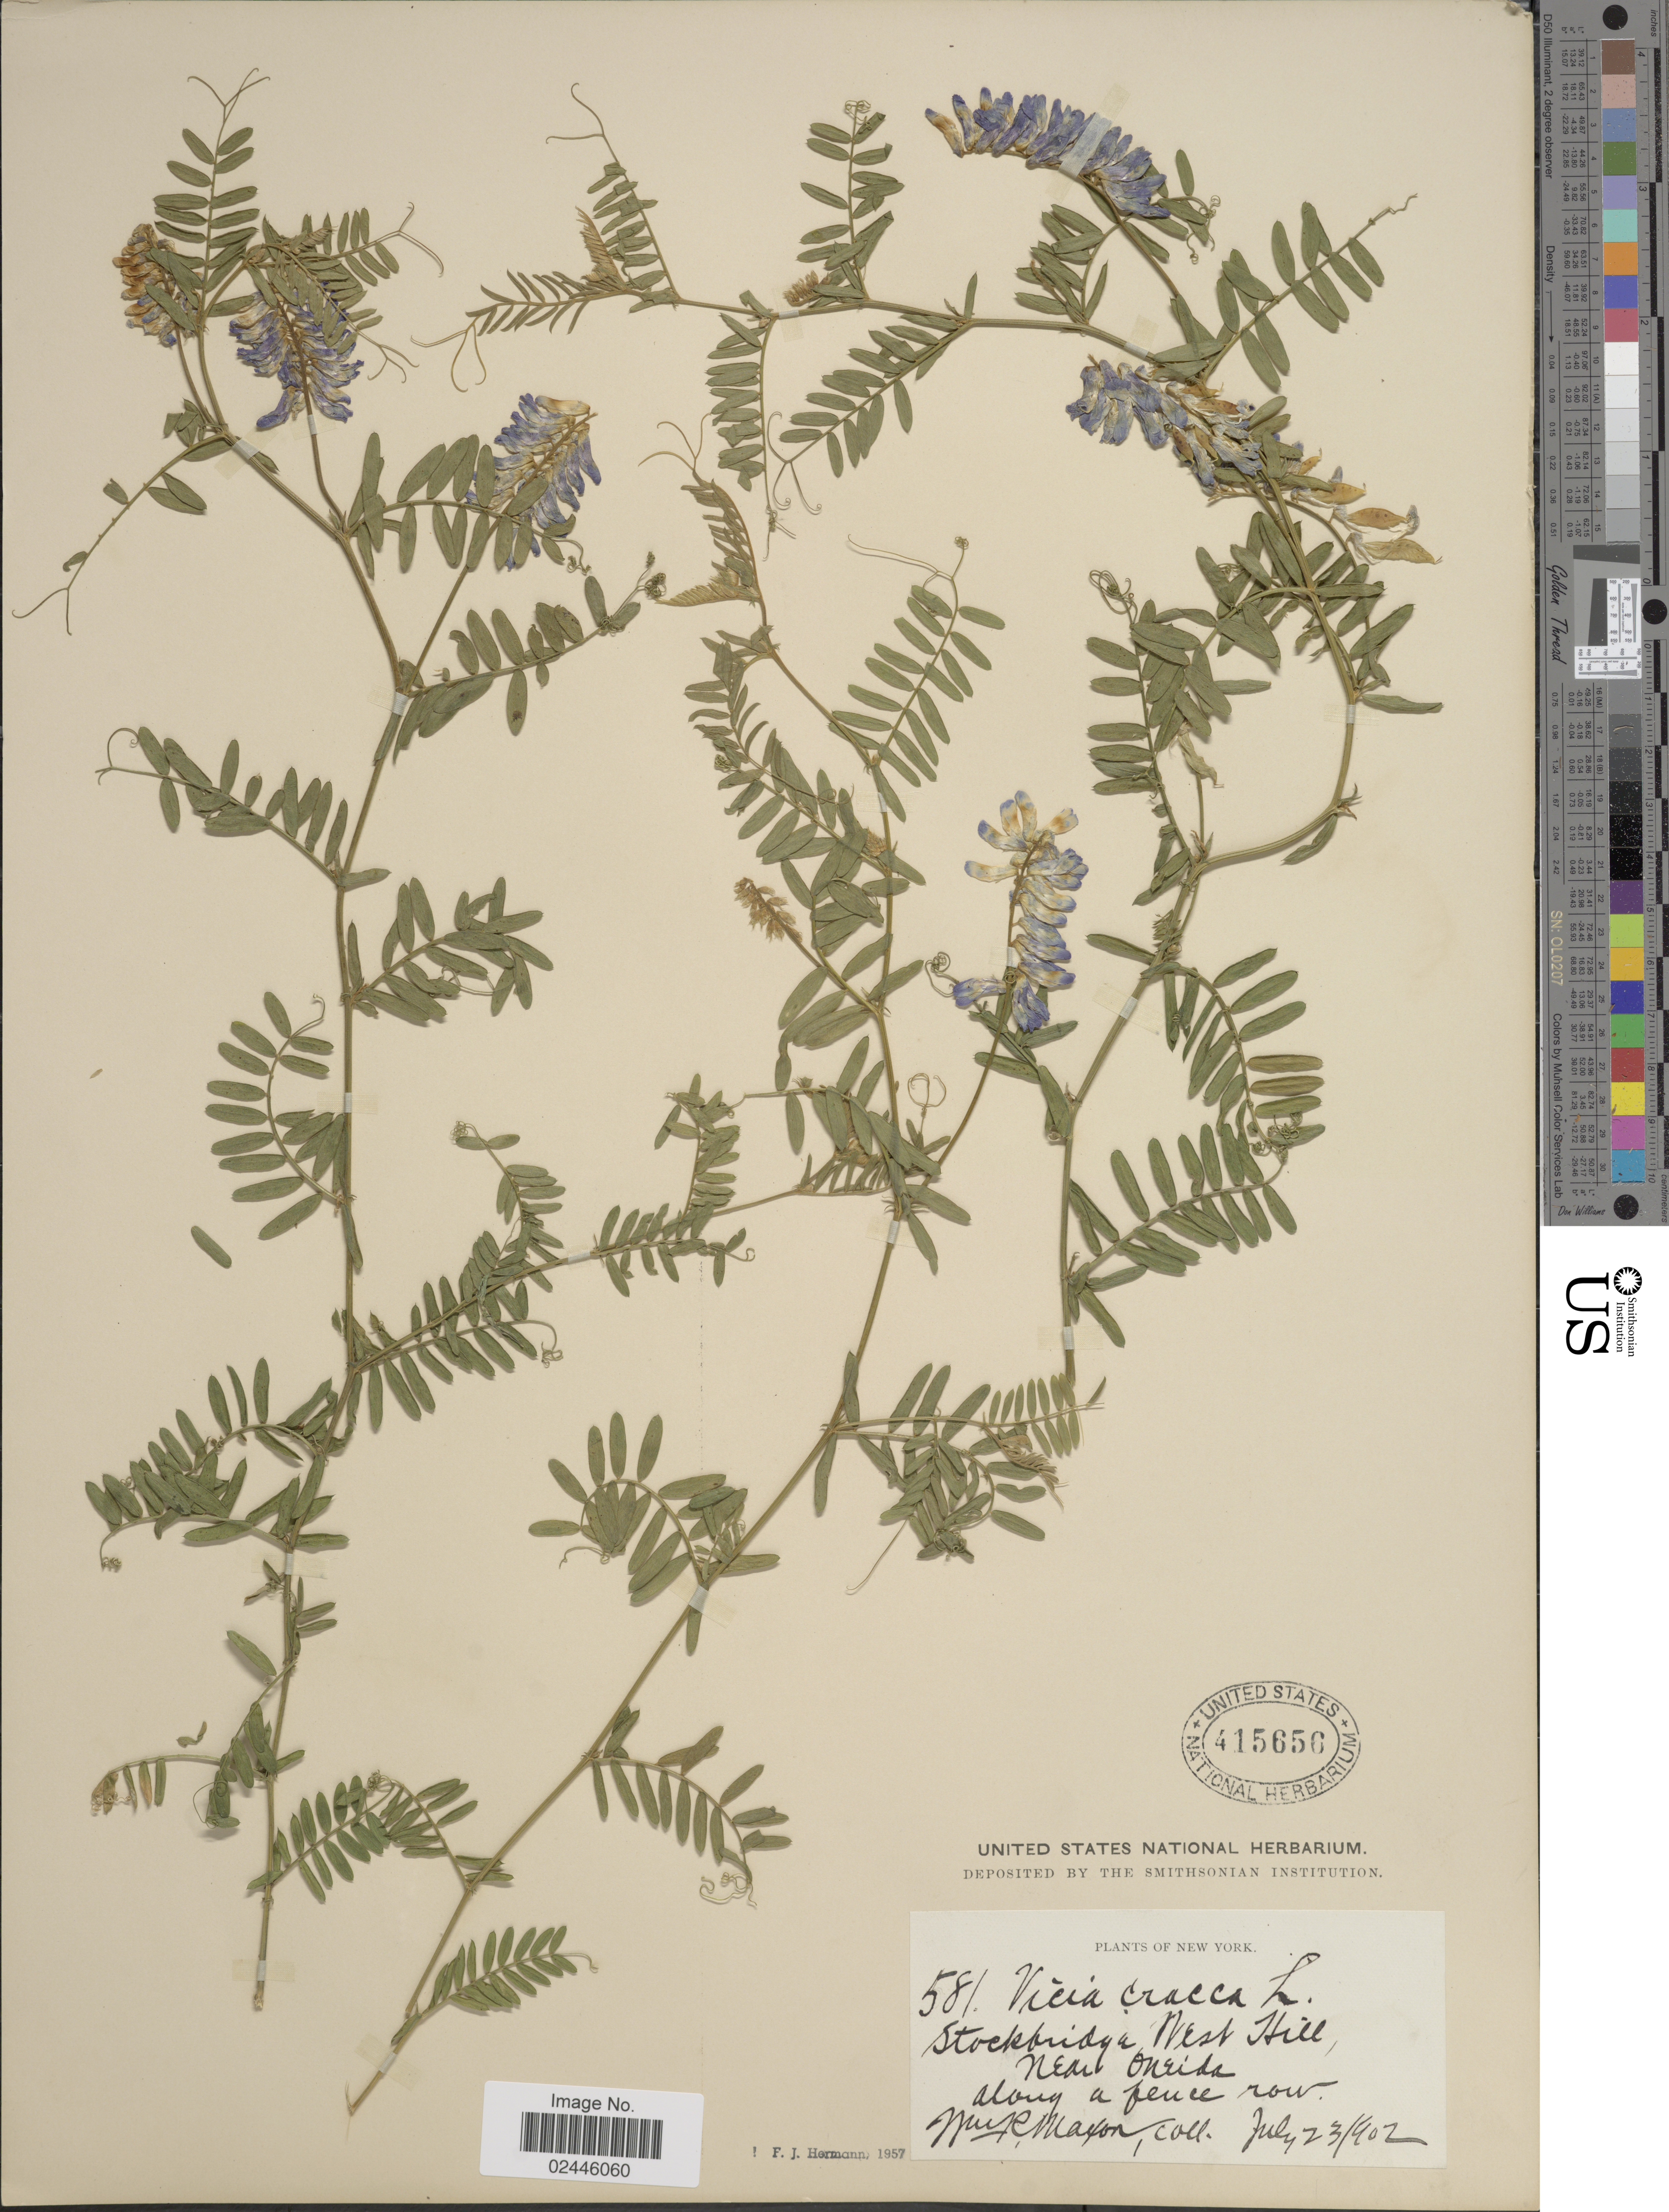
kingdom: Plantae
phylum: Tracheophyta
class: Magnoliopsida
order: Fabales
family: Fabaceae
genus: Vicia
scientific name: Vicia cracca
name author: L.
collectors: W. R. Maxon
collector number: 581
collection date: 1902-07-23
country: United States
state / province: New York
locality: Stockbridge West Hill, Near Oneida, along a fence row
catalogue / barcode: US 415656